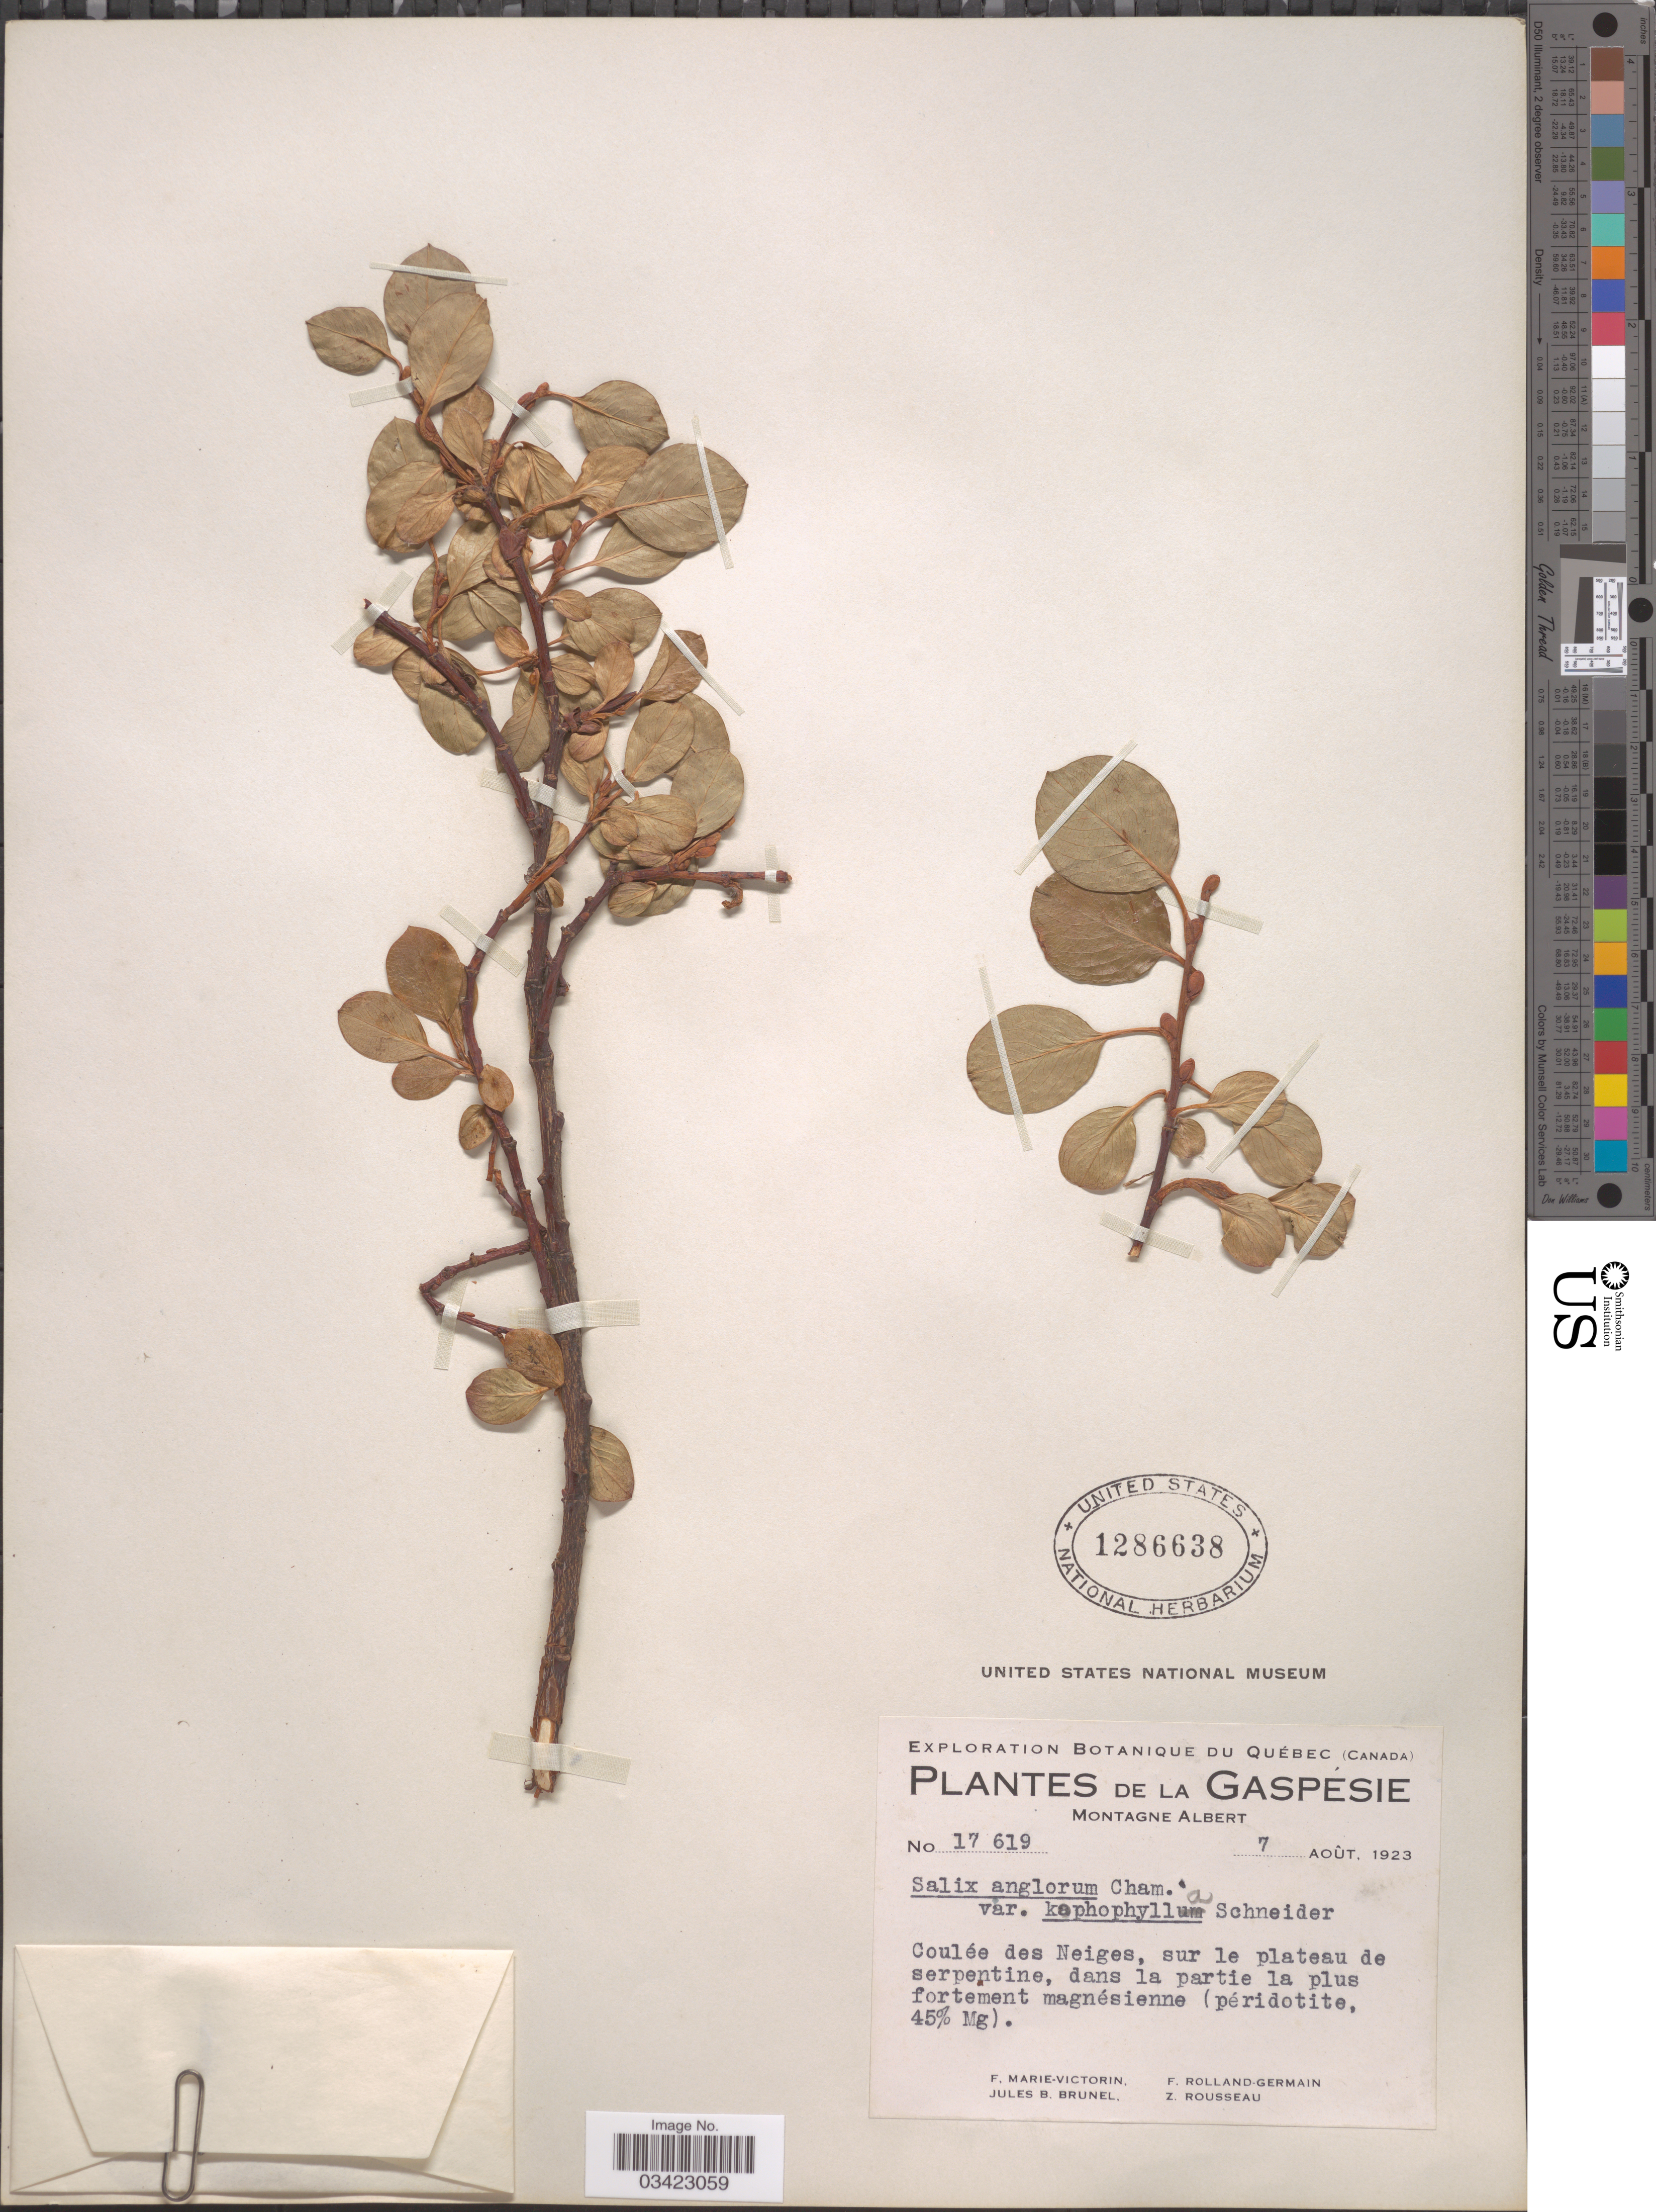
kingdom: Plantae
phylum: Tracheophyta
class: Magnoliopsida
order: Malpighiales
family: Salicaceae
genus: Salix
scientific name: Salix anglorum var. kophophylla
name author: C.K. Schneid.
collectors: F. Marie-Victorin, Rolland-Germain, J. Brunel & Z. Rousseau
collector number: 17619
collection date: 1923-08-07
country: Canada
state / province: Quebec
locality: La Gaspésie. Montagne Albert. Coulée des Neiges, sur le plateau de serpentine, dans la partie la plus fortement magnésienne.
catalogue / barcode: US 1286638